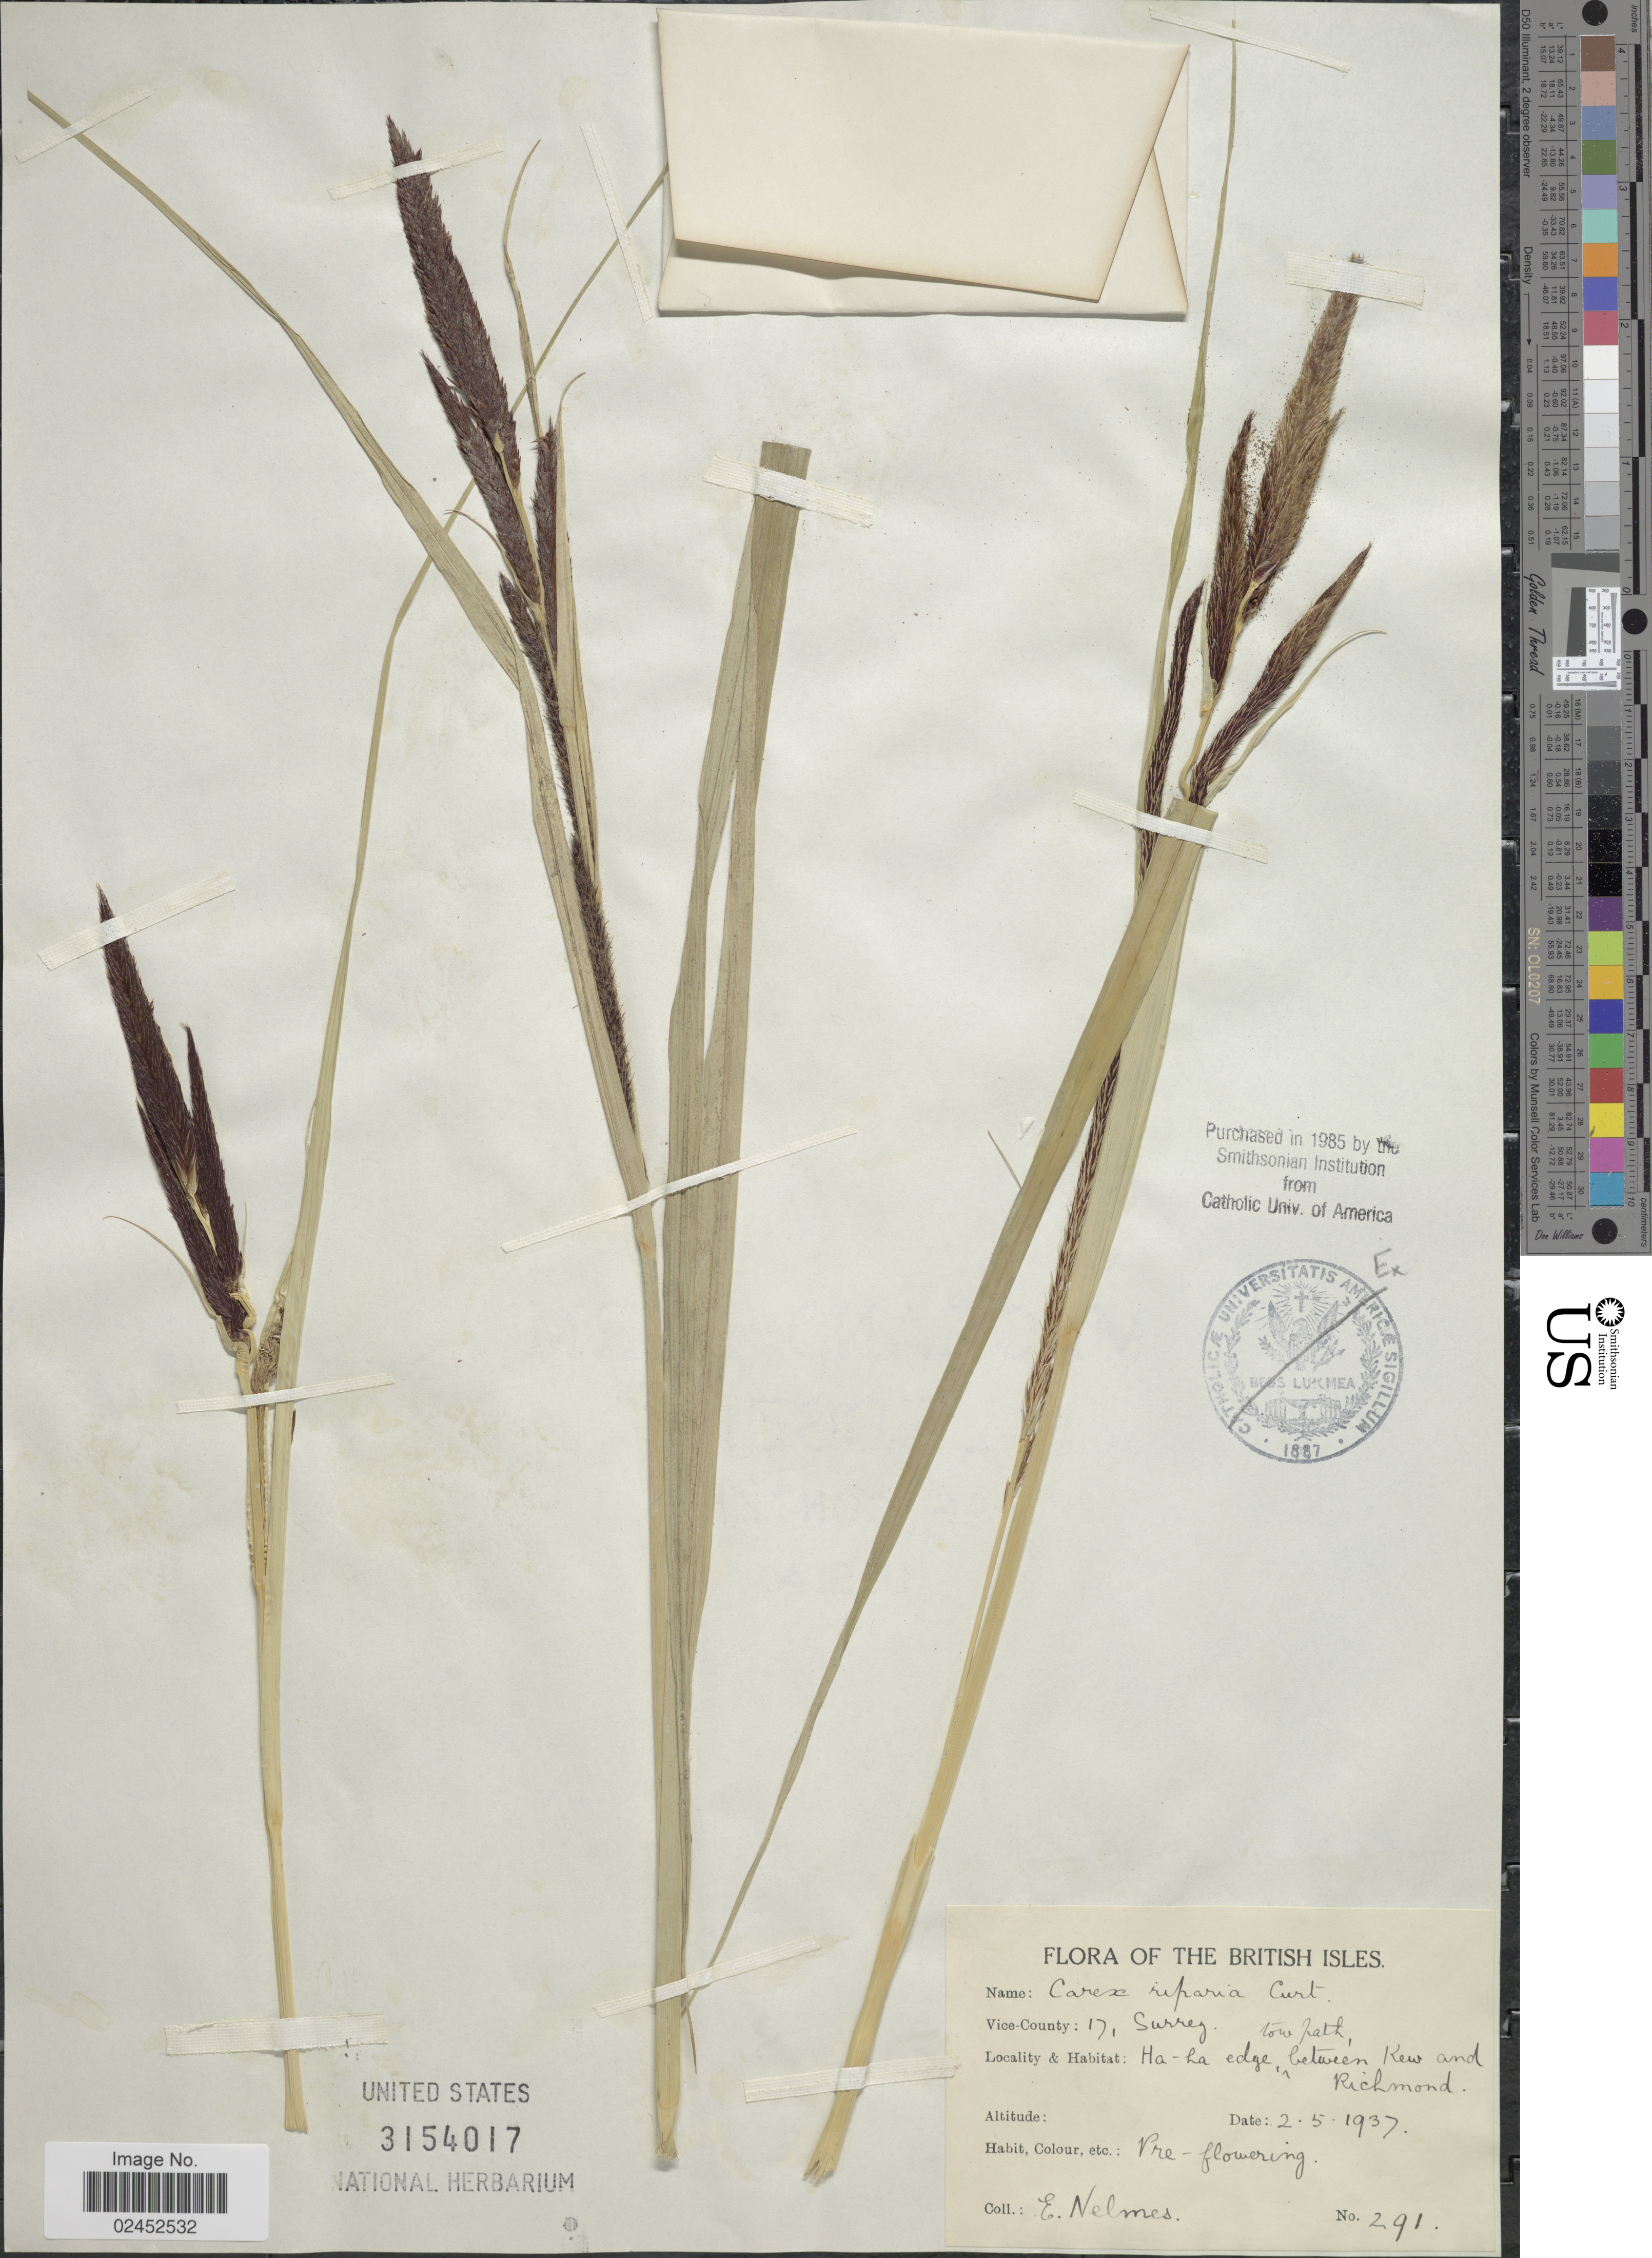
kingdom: Plantae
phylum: Tracheophyta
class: Liliopsida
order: Poales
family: Cyperaceae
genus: Carex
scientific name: Carex riparia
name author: Curtis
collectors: E. Nelmes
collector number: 291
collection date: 1937-05-02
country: United Kingdom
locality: The British Isles, Vice-County: 17, Surrey, Ha-ha edge. betwee Kew and Richmond.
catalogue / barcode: US 3154017